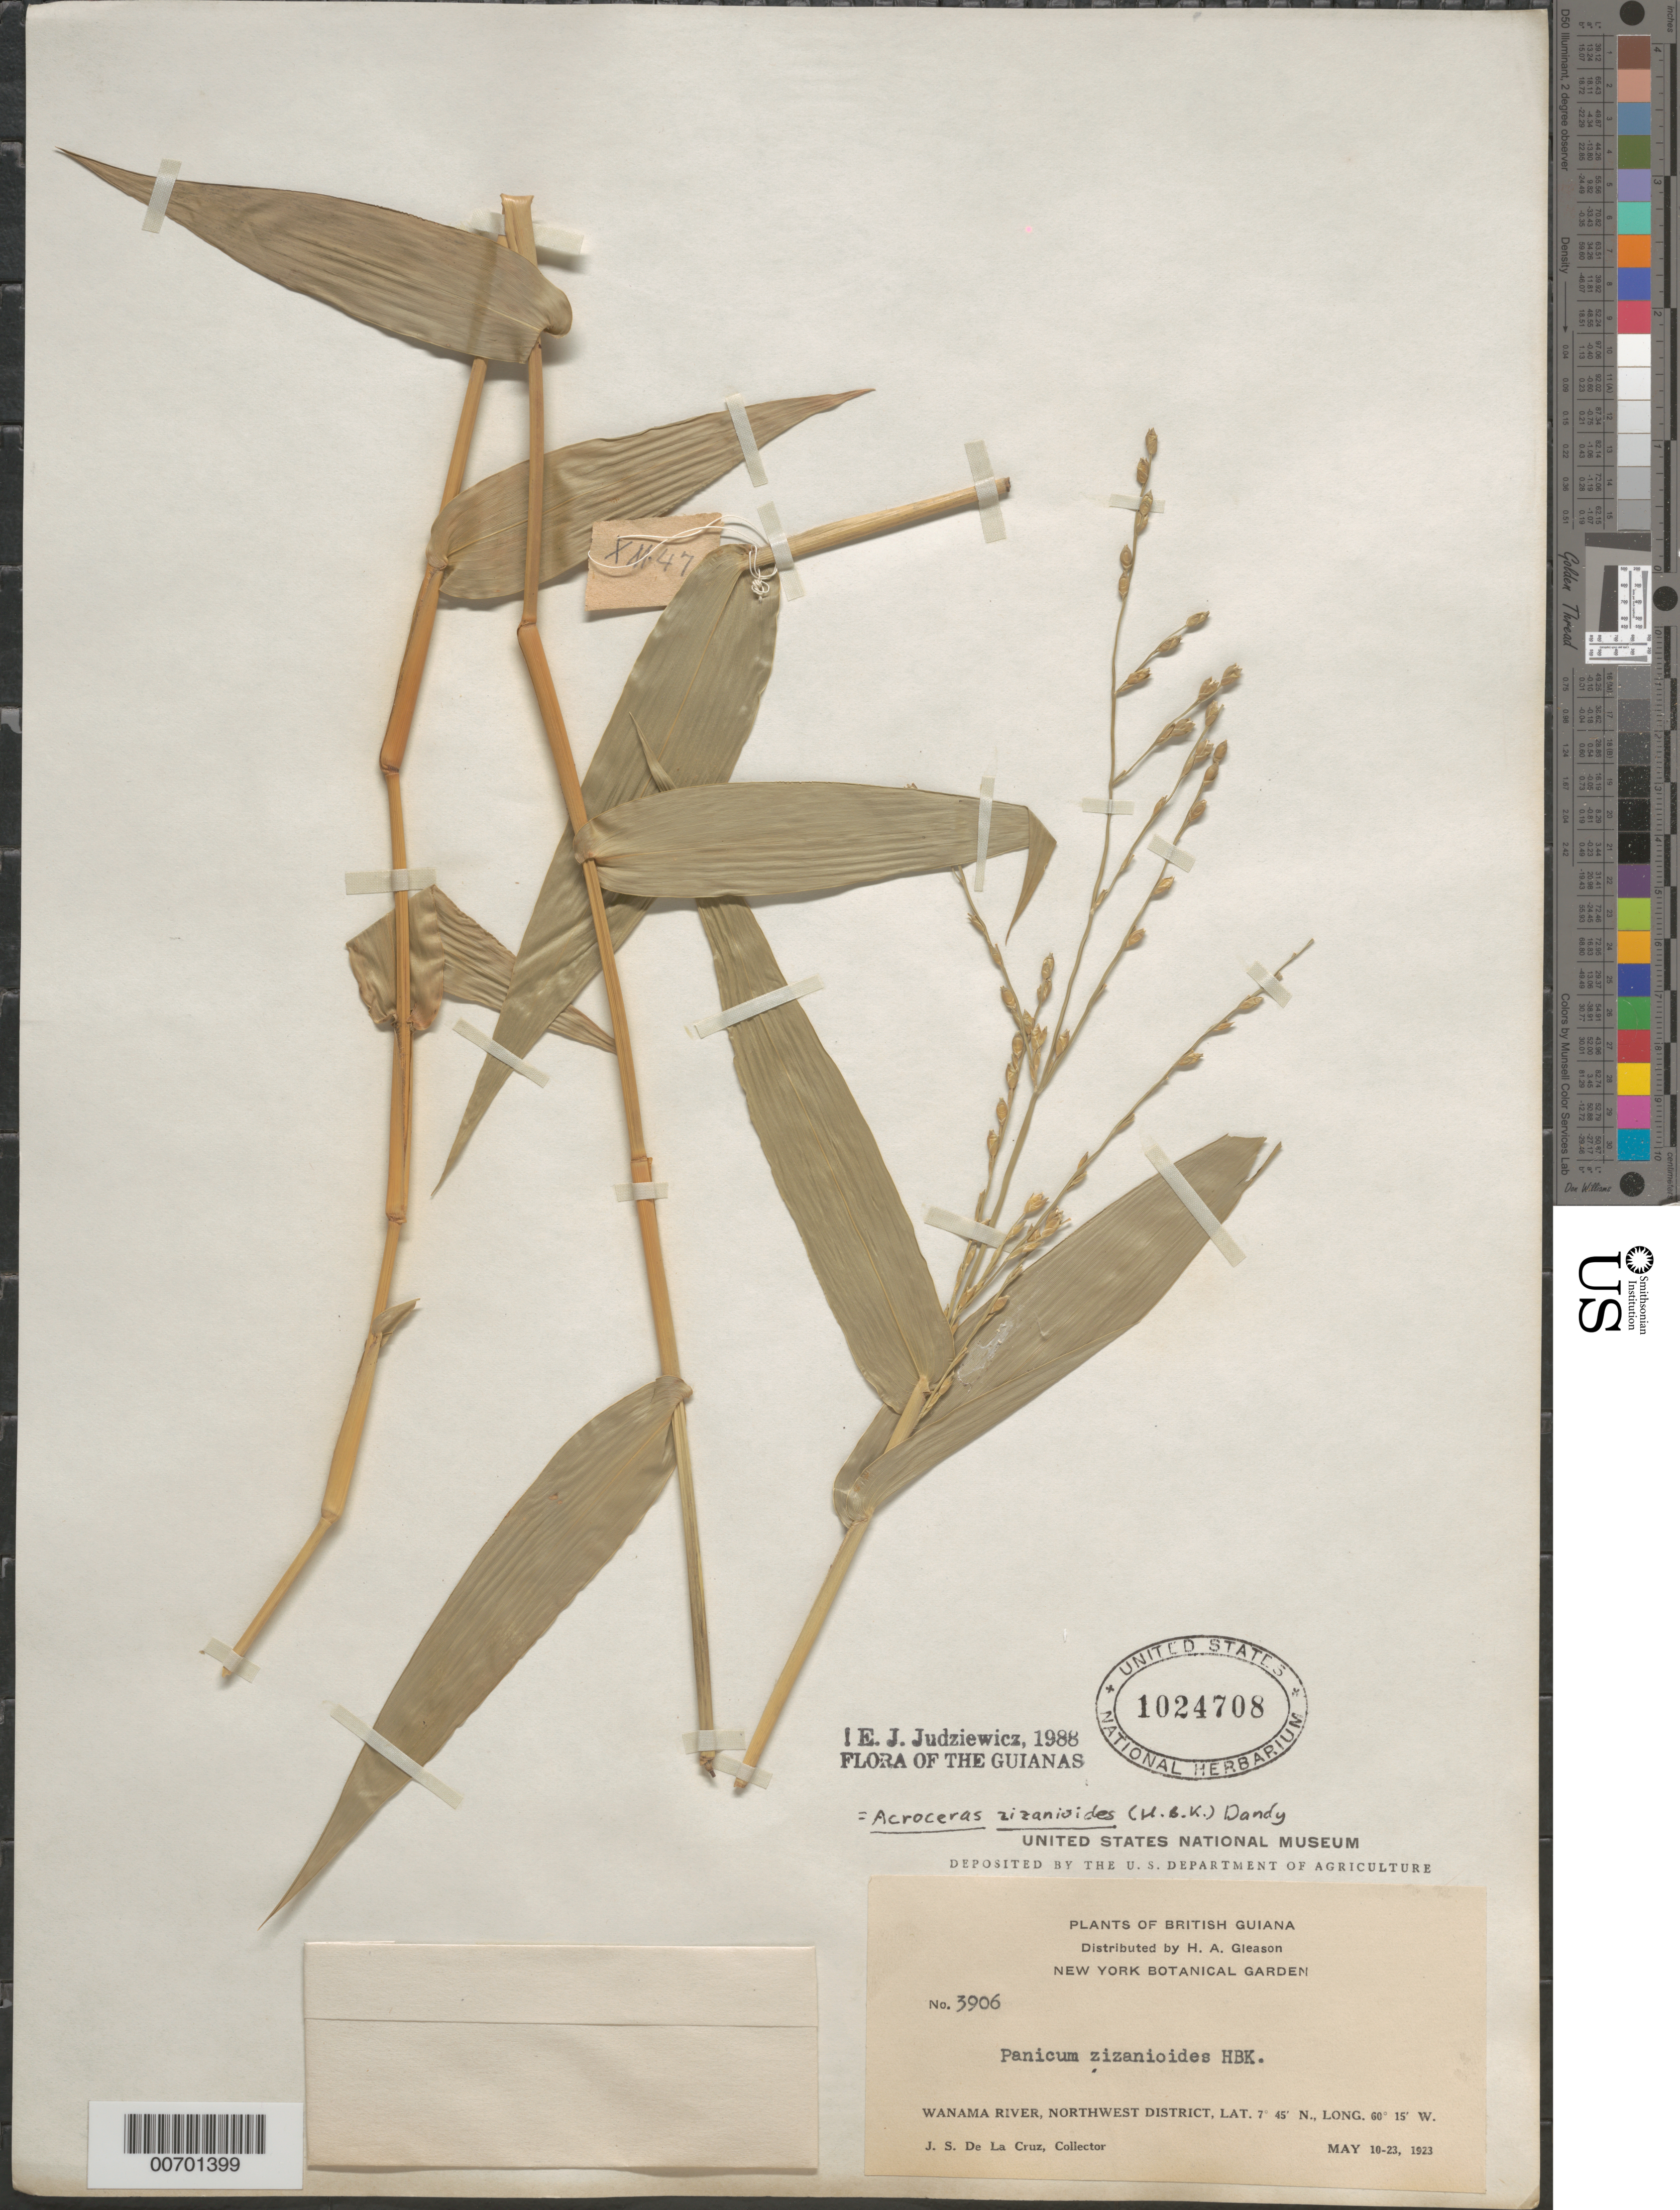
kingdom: Plantae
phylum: Tracheophyta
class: Liliopsida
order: Poales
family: Poaceae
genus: Acroceras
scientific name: Acroceras zizanioides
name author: (Kunth) Dandy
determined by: Judziewicz, E. J.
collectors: J. S. de la Cruz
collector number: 3906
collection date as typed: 10-May-23 to 23-May-23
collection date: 1923-05-10/1923-05-23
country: Guyana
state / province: Barima-Waini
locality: Wanama R., NW District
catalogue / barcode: US 1024708